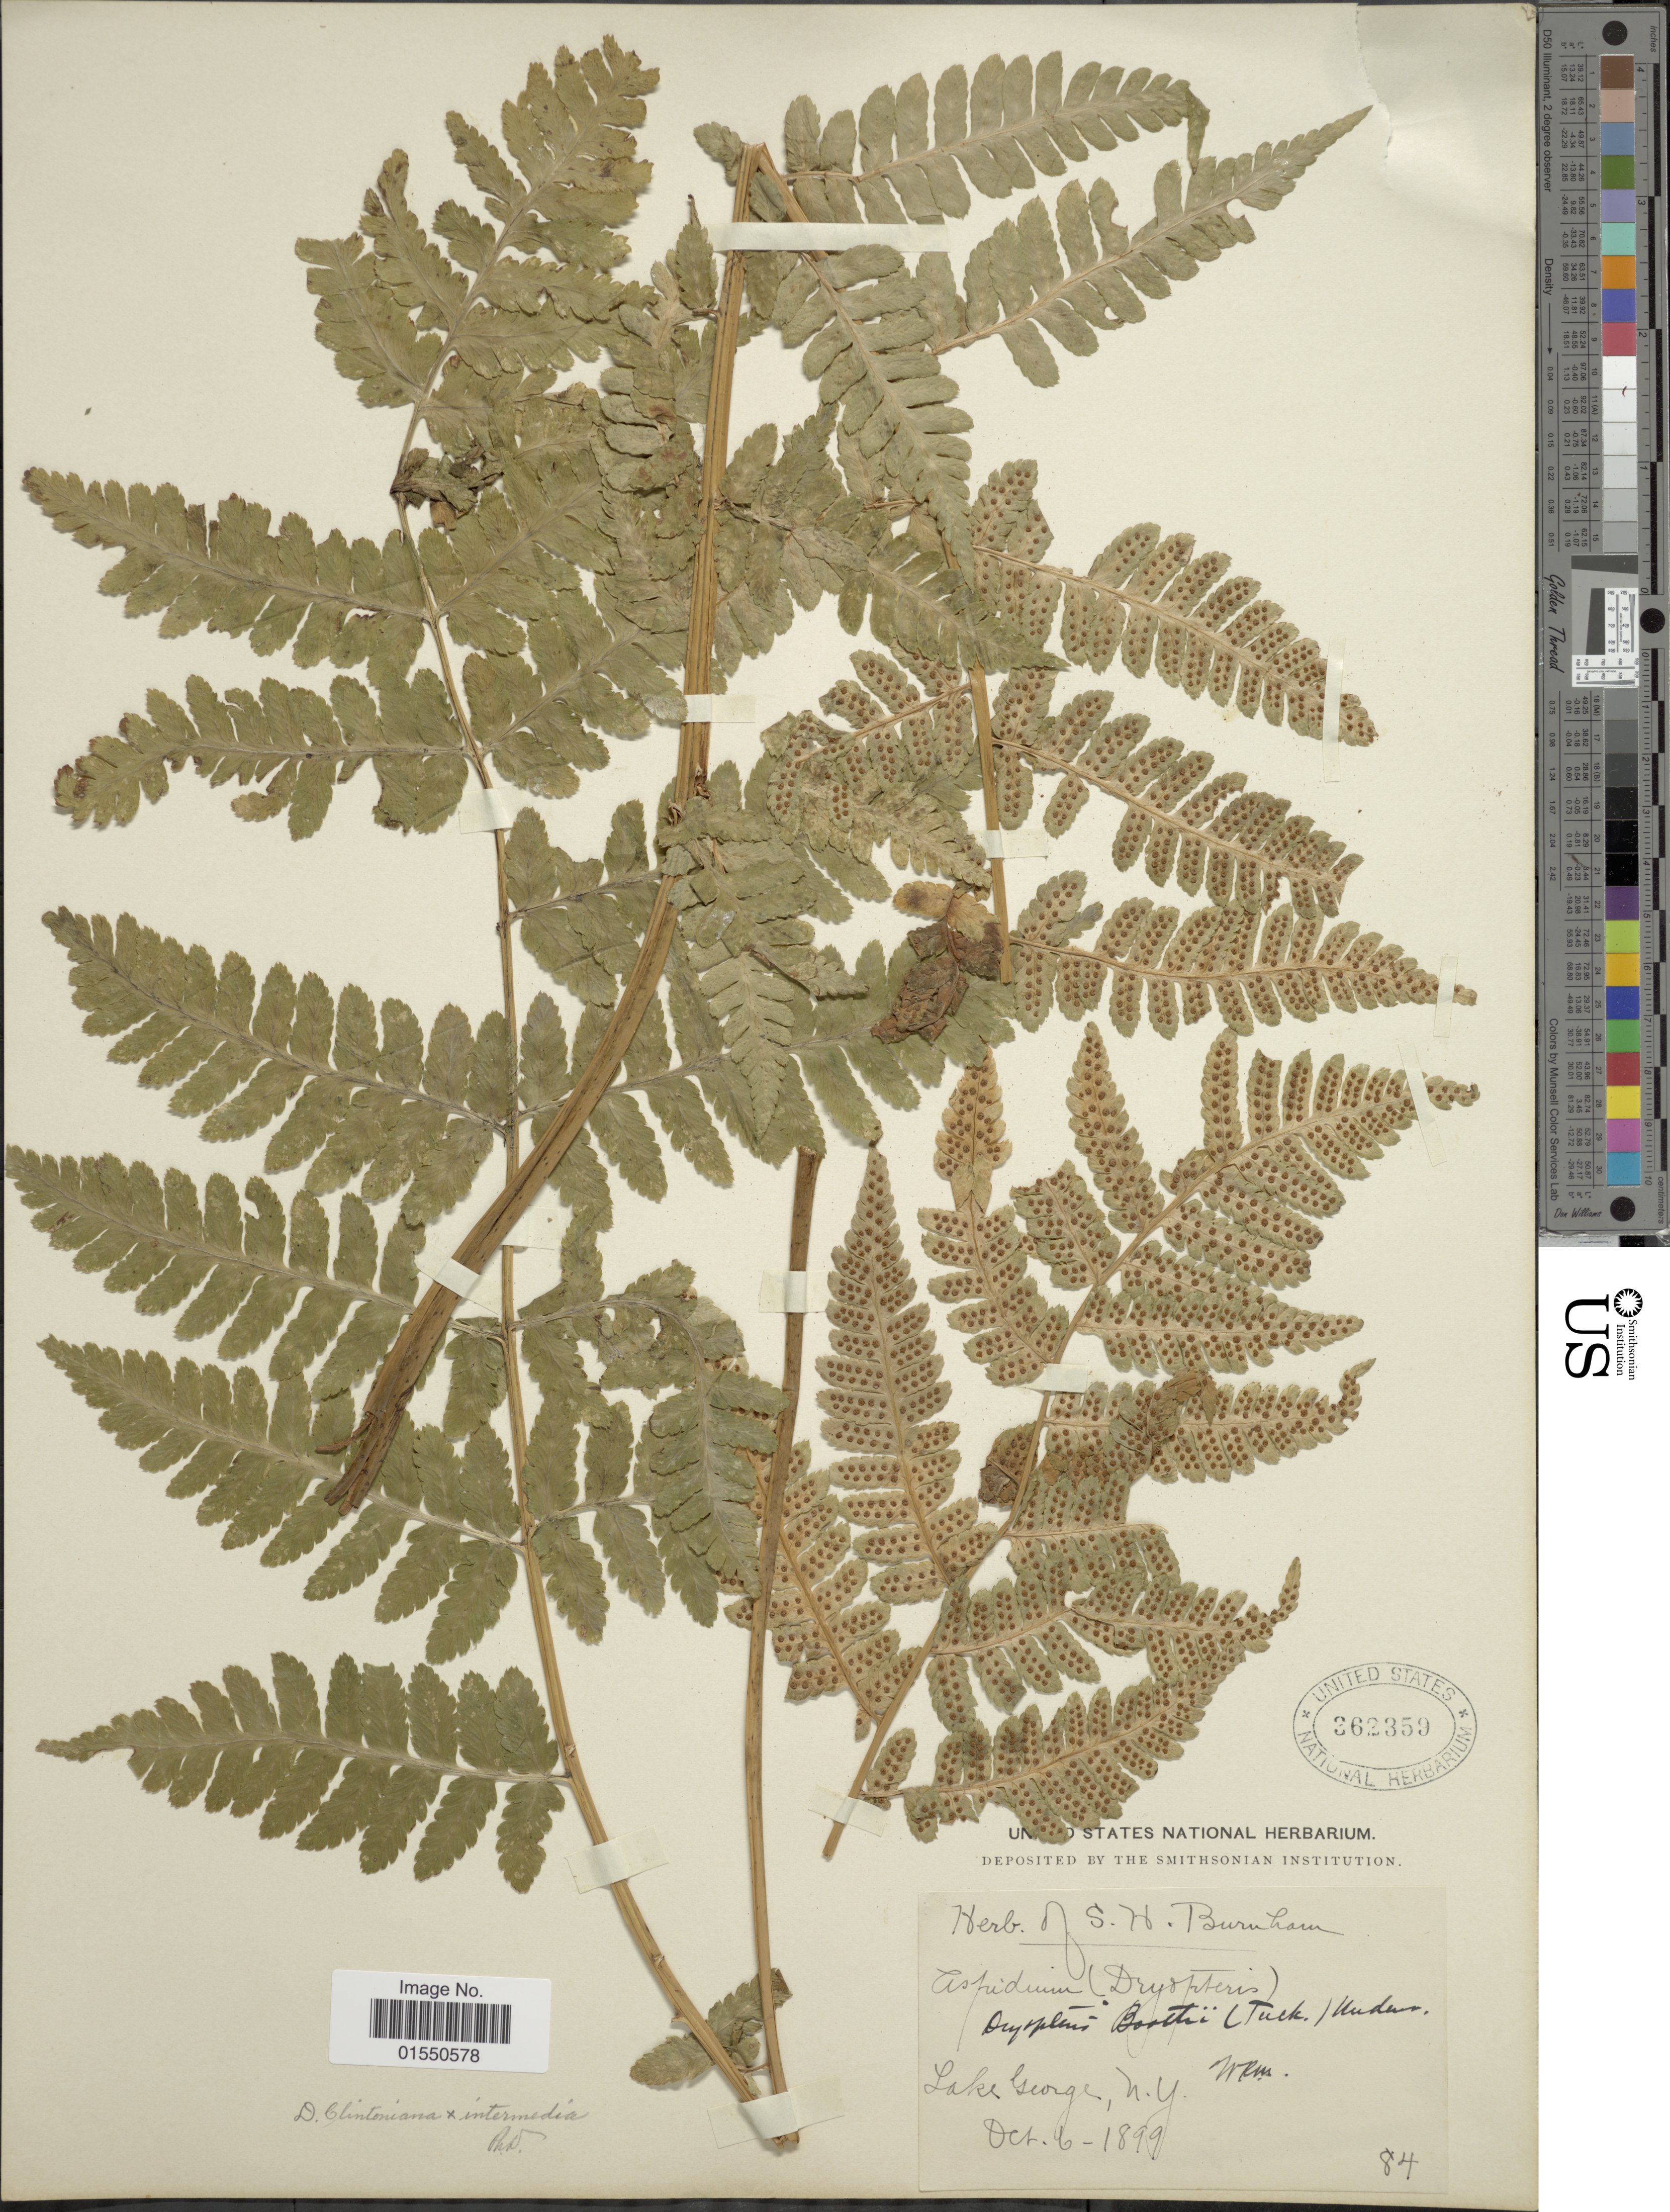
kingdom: Plantae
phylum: Tracheophyta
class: Polypodiopsida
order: Polypodiales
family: Dryopteridaceae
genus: Dryopteris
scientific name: Dryopteris x dowellii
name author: (Farw.) Wherry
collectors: ex herb. S.H. Burnham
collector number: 84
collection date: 1899-10-06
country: United States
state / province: New York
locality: Lake George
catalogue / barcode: US 362359